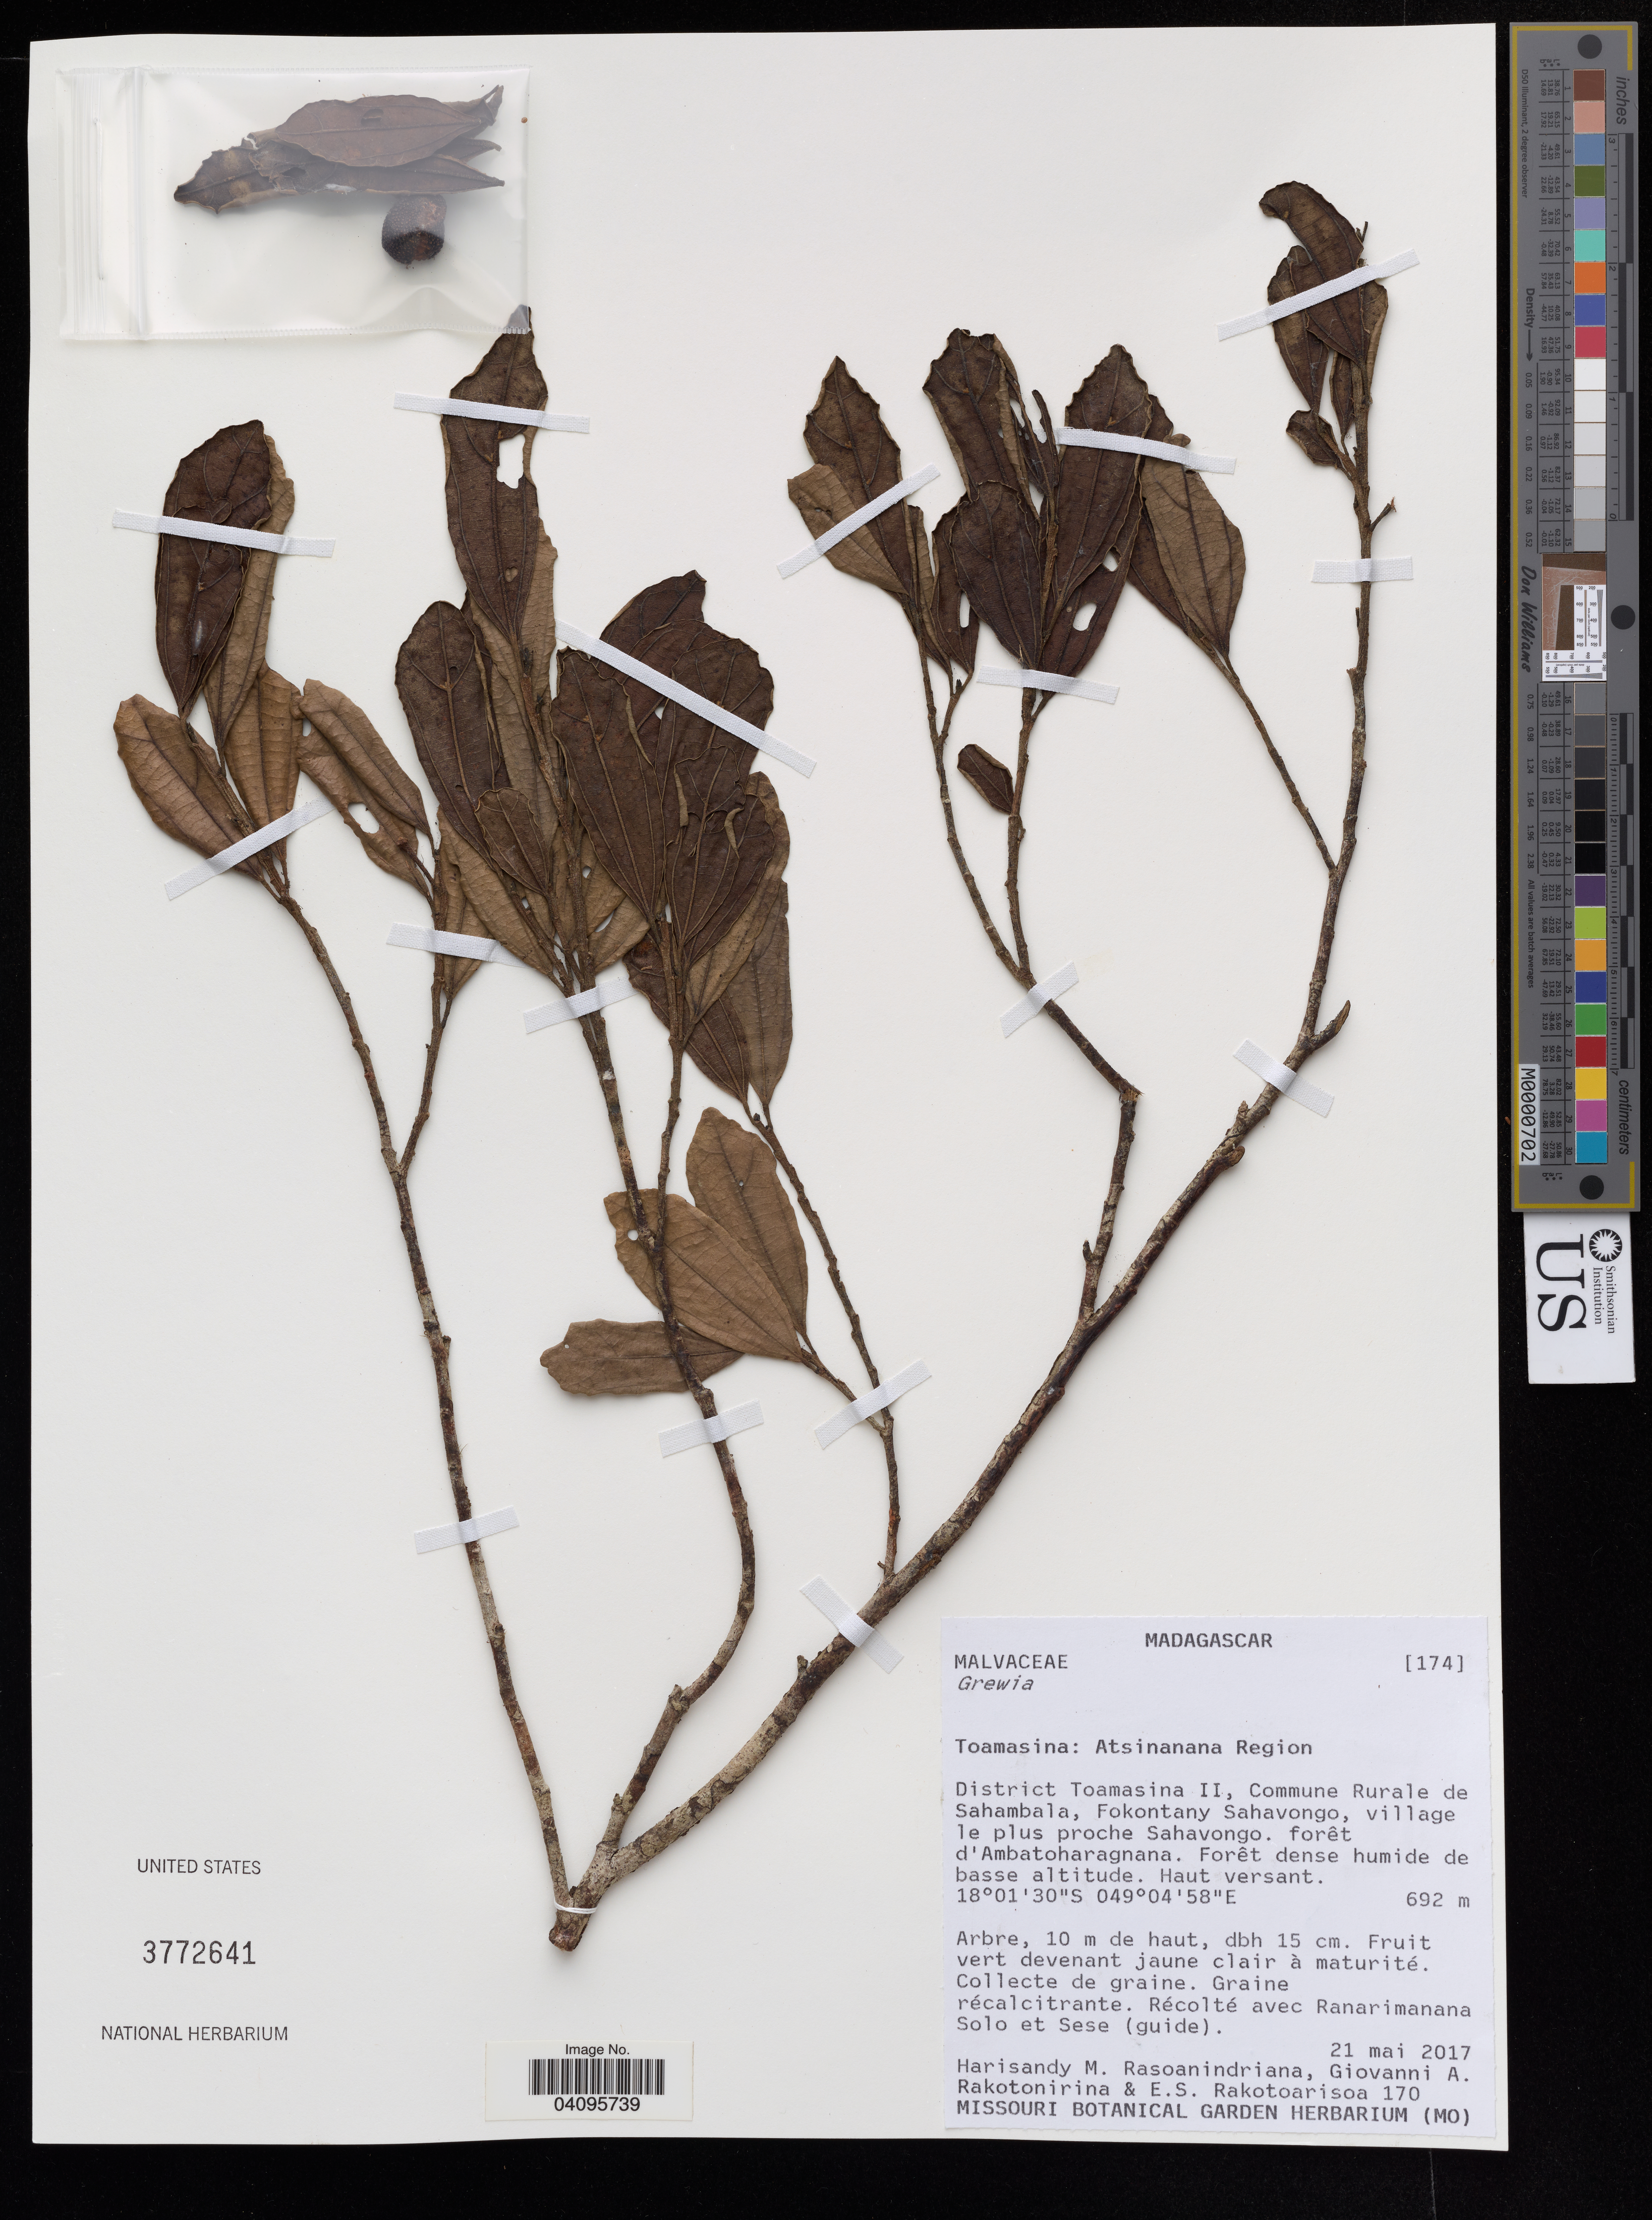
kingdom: Plantae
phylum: Tracheophyta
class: Magnoliopsida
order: Malvales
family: Malvaceae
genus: Grewia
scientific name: Grewia humblotii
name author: Baill.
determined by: Jourdain-Fievet, L.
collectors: H. Rasoanindriana, G. Rakotonirina & E. Rakotoarisoa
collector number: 170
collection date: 2017-05-21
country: Madagascar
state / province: Atsinanana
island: Madagascar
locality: District Toamasina II, Commune Rurale de Sahambala, Fokontany Sahavongo, Village le plus proche Sahavongo.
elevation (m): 692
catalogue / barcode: US 3772641